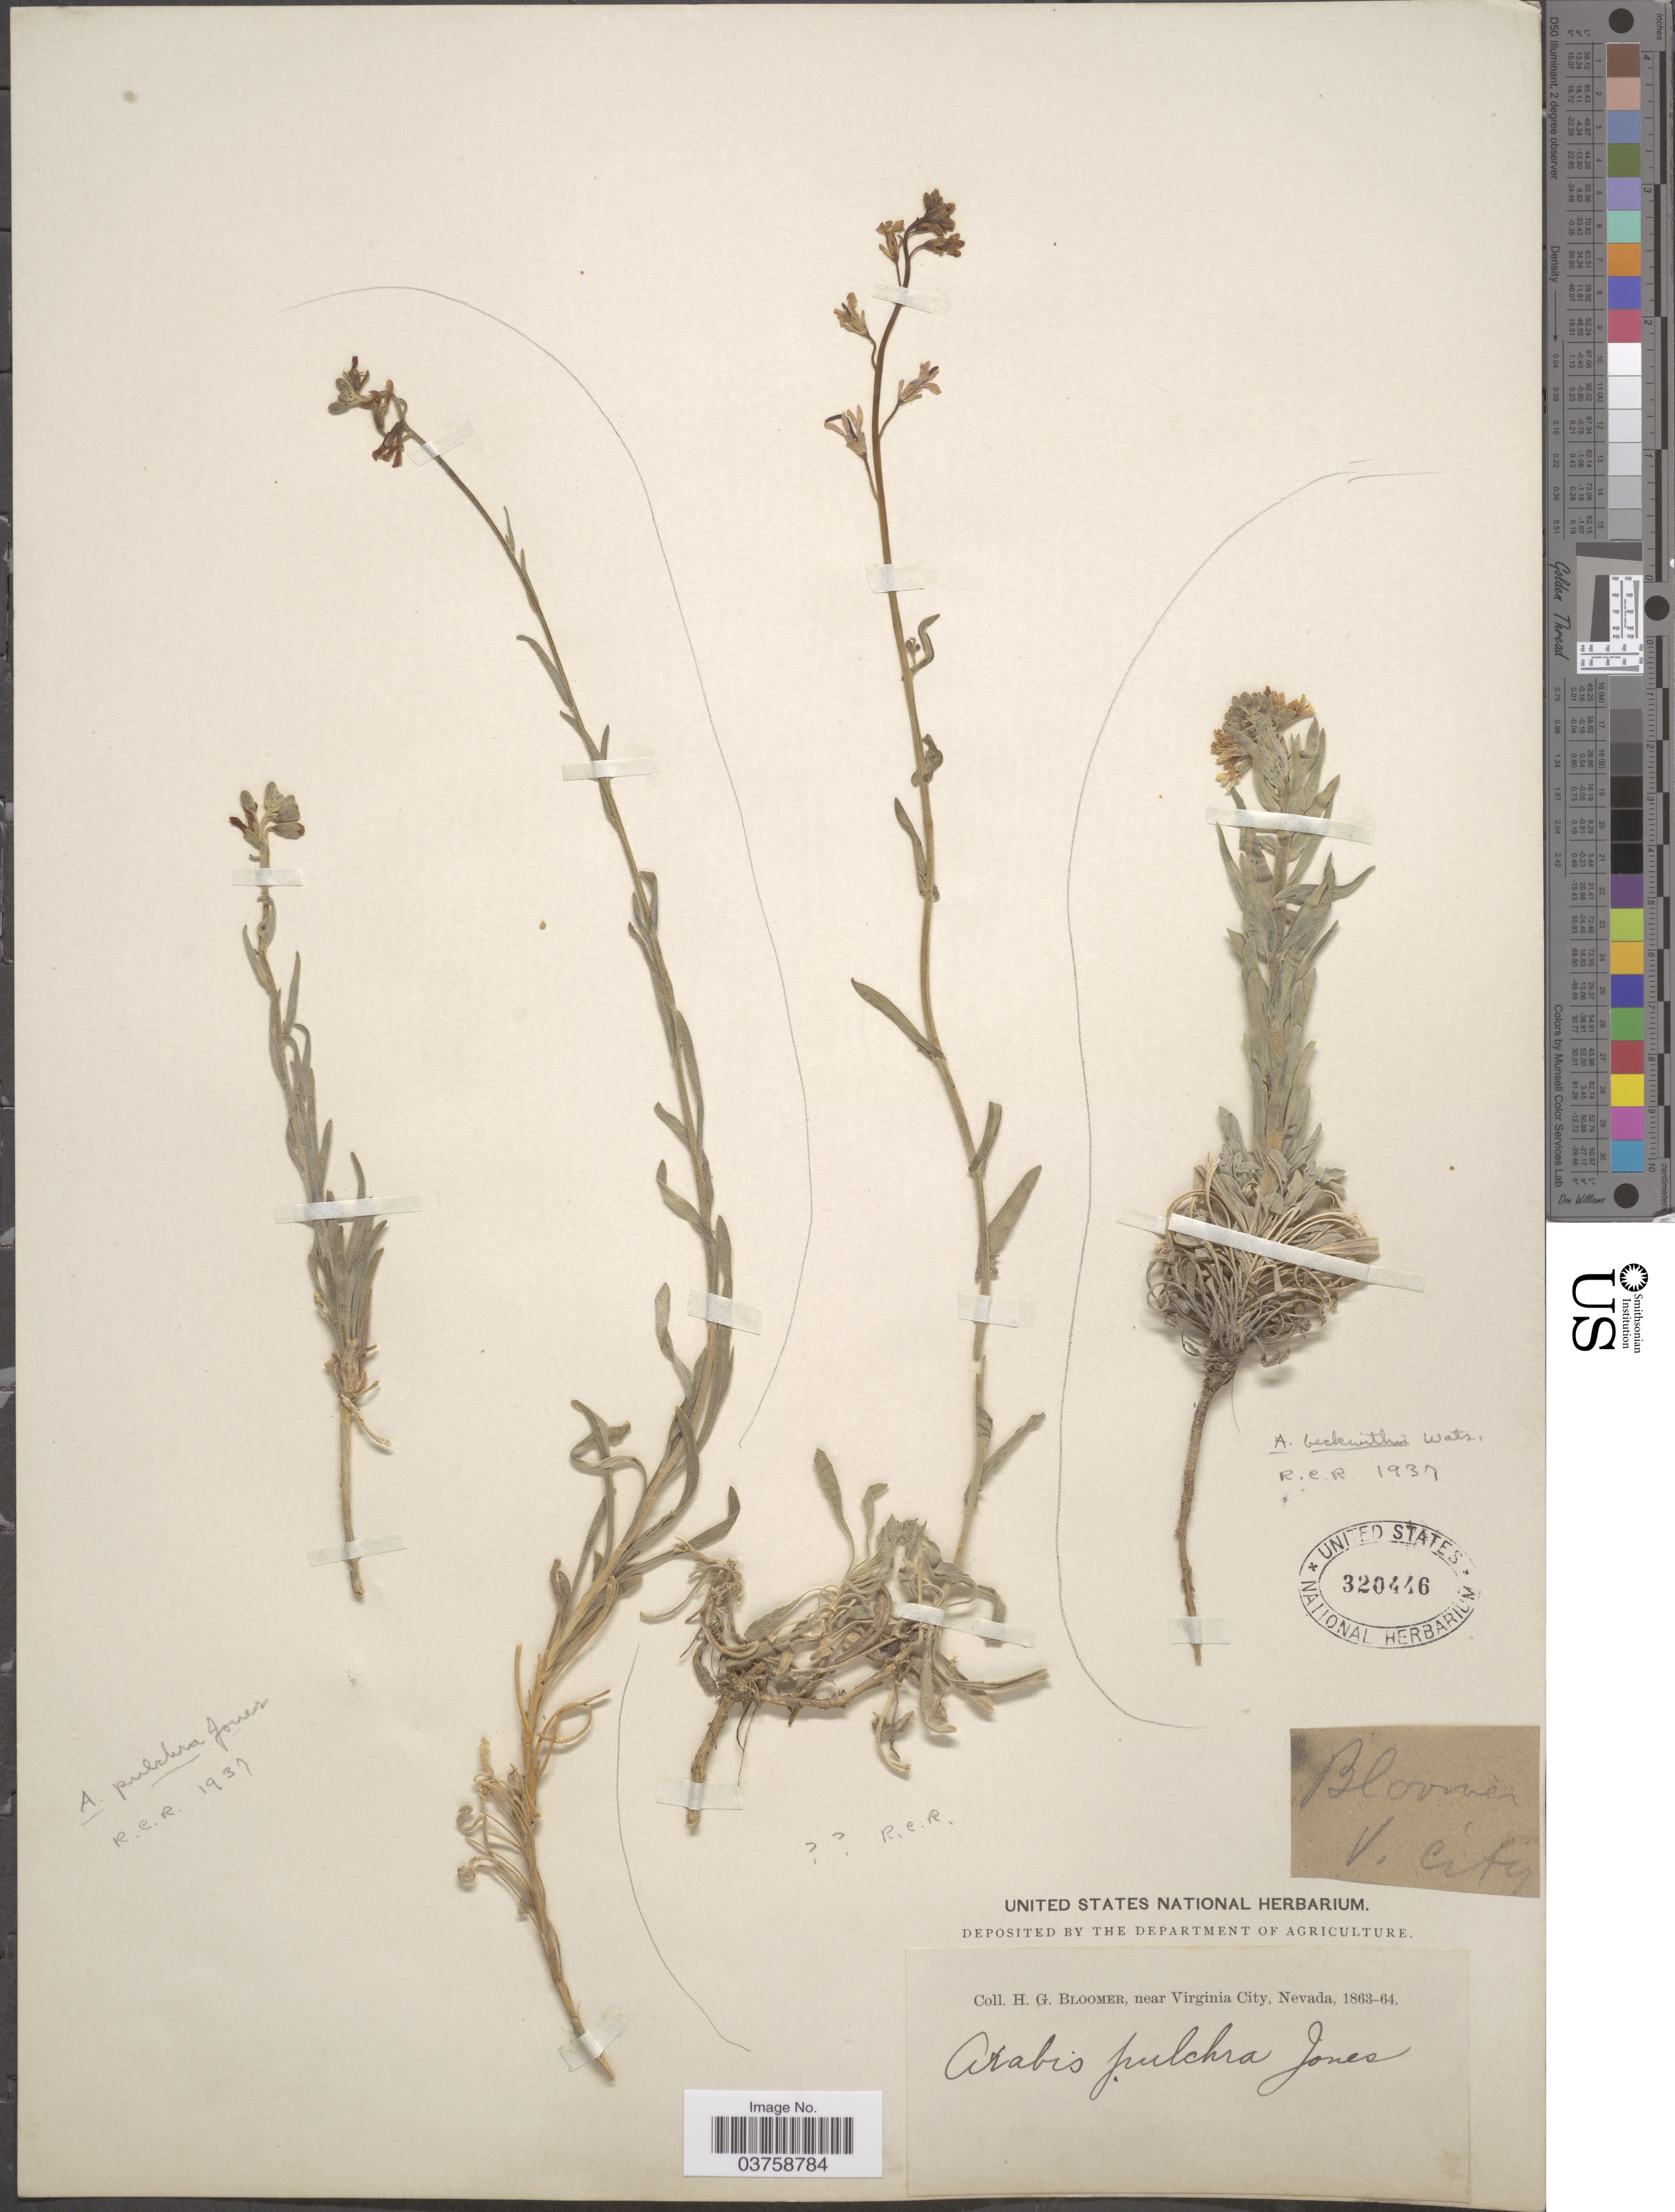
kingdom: Plantae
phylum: Tracheophyta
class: Magnoliopsida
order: Brassicales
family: Brassicaceae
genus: Arabis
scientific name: Arabis pulchra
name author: M.E. Jones ex S. Watson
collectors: H. Bloomer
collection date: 1863/1864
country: United States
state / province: Virginia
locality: Near Virginia City.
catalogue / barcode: US 320446